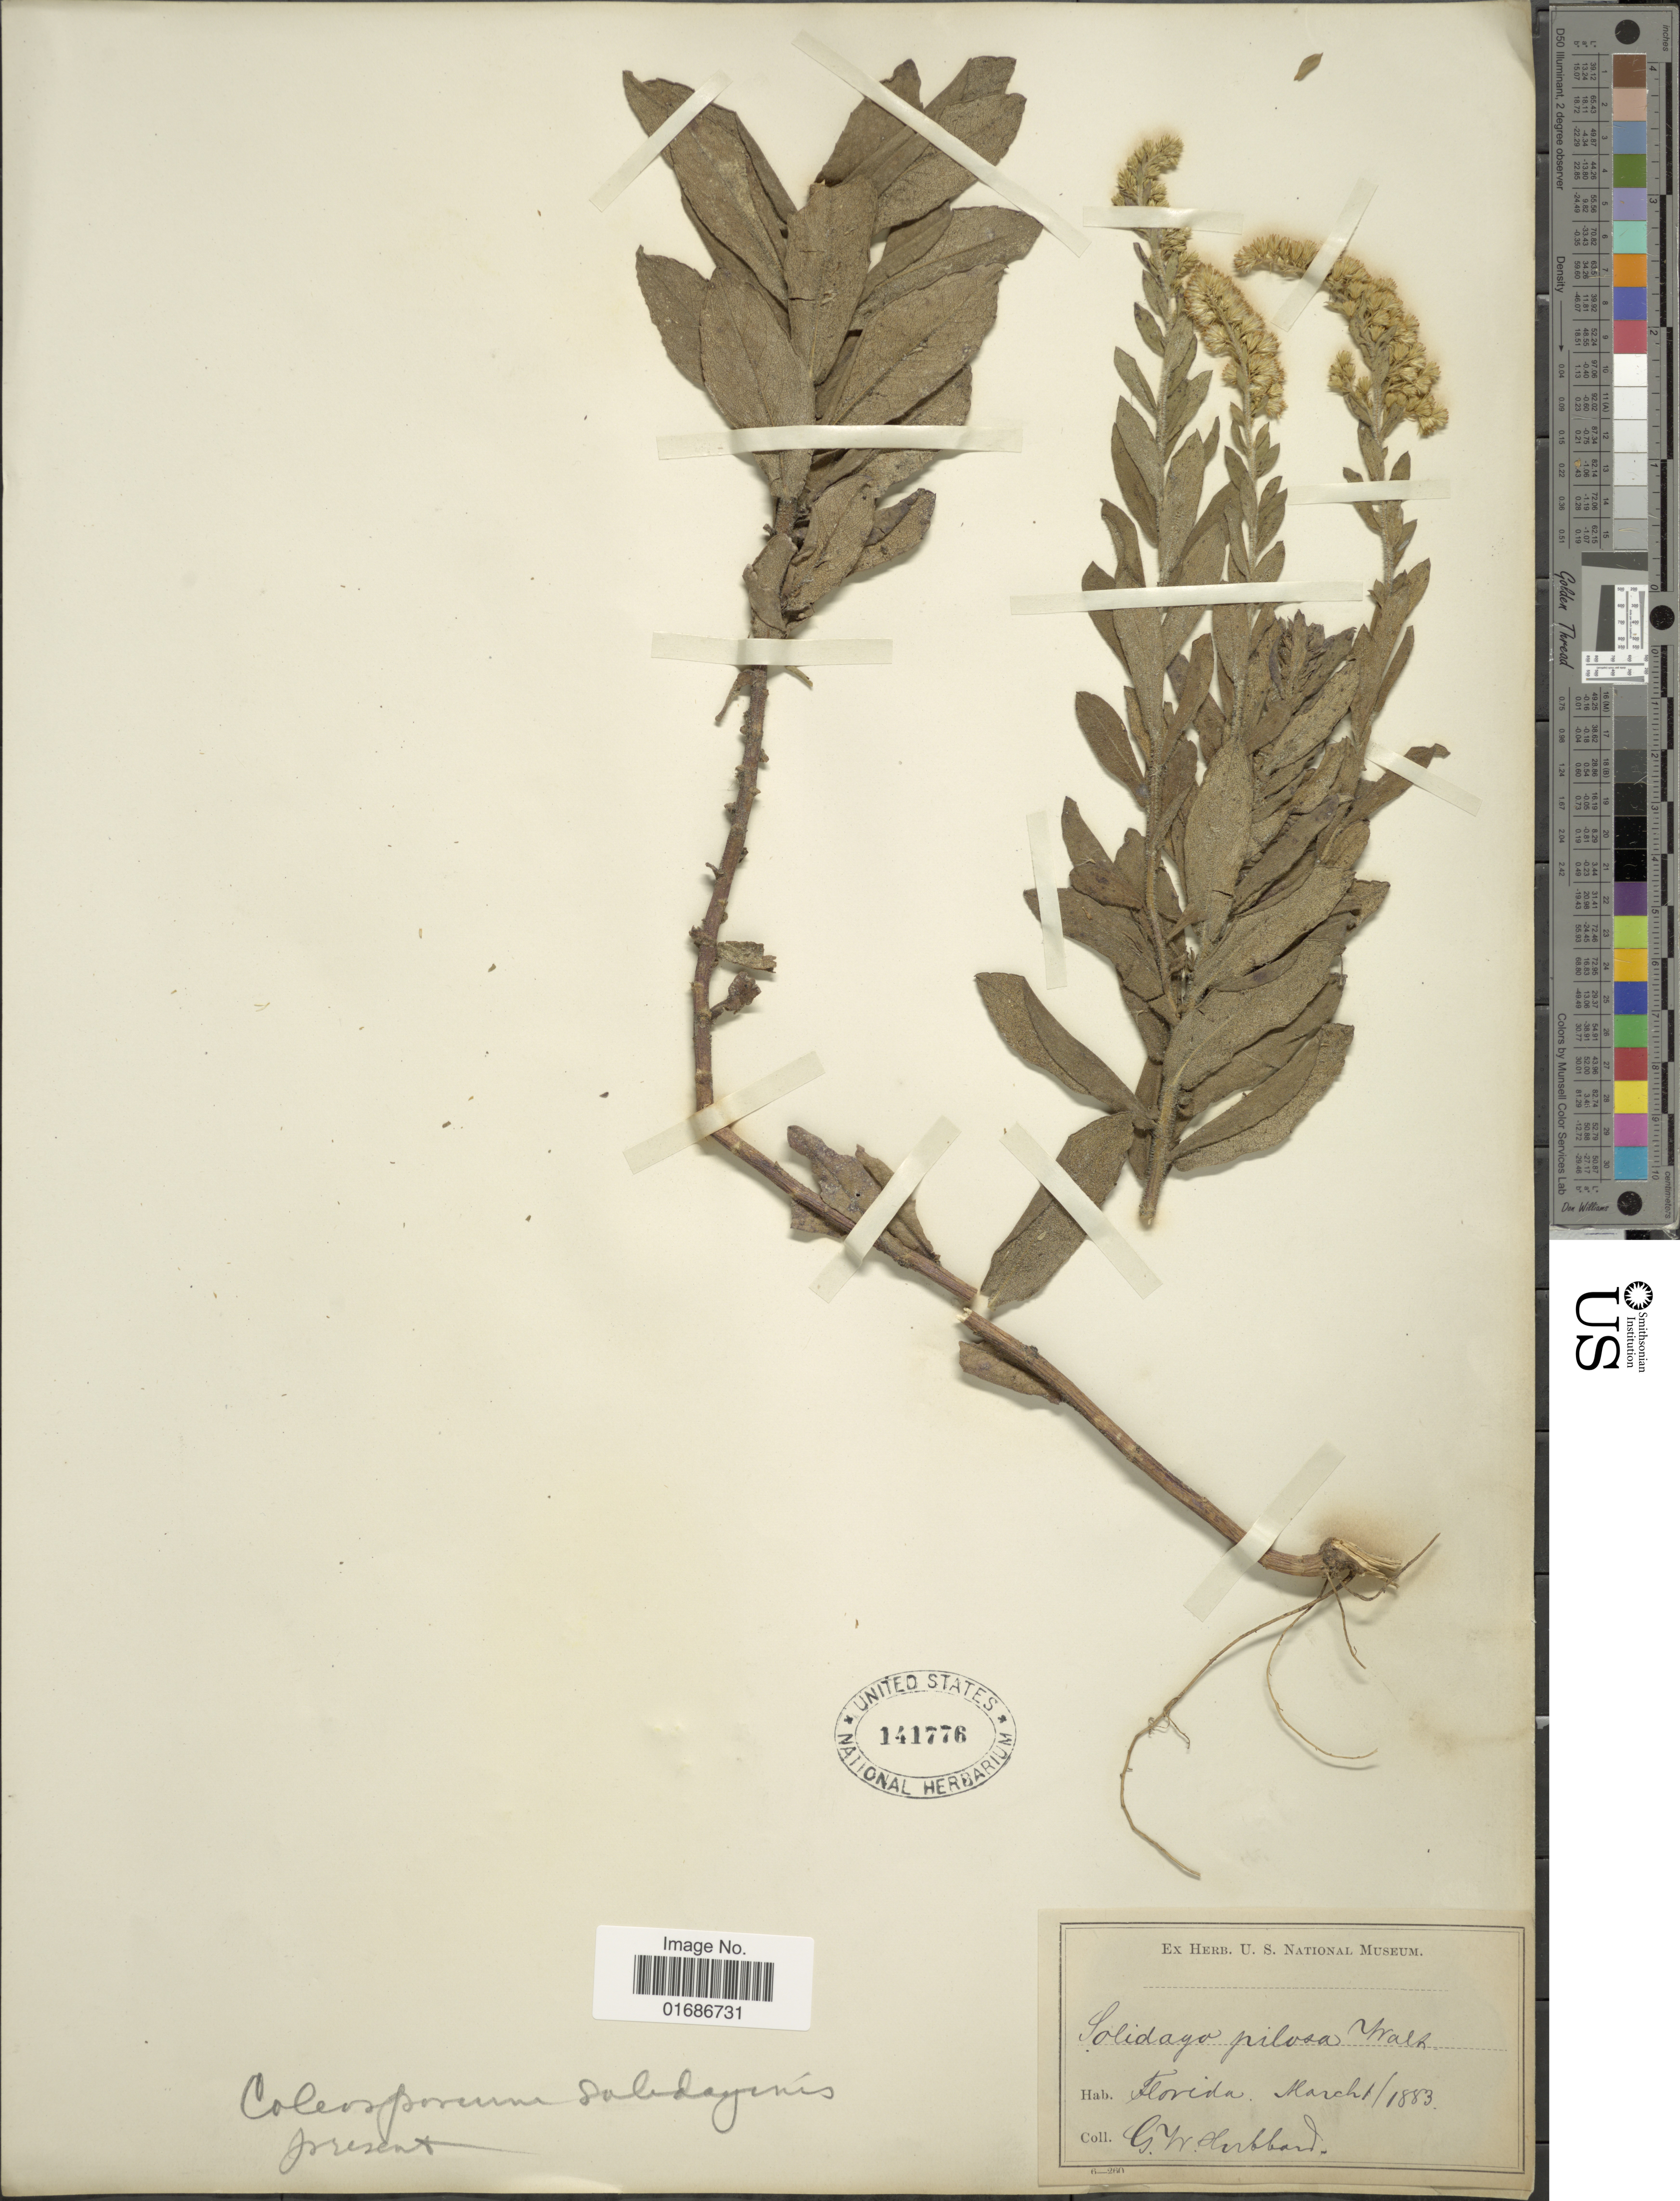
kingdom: Plantae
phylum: Tracheophyta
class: Magnoliopsida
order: Asterales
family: Asteraceae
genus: Solidago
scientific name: Solidago fistulosa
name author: Mill.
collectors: G. W. Hubbard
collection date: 1883-03-01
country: United States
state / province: Florida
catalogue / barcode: US 141776